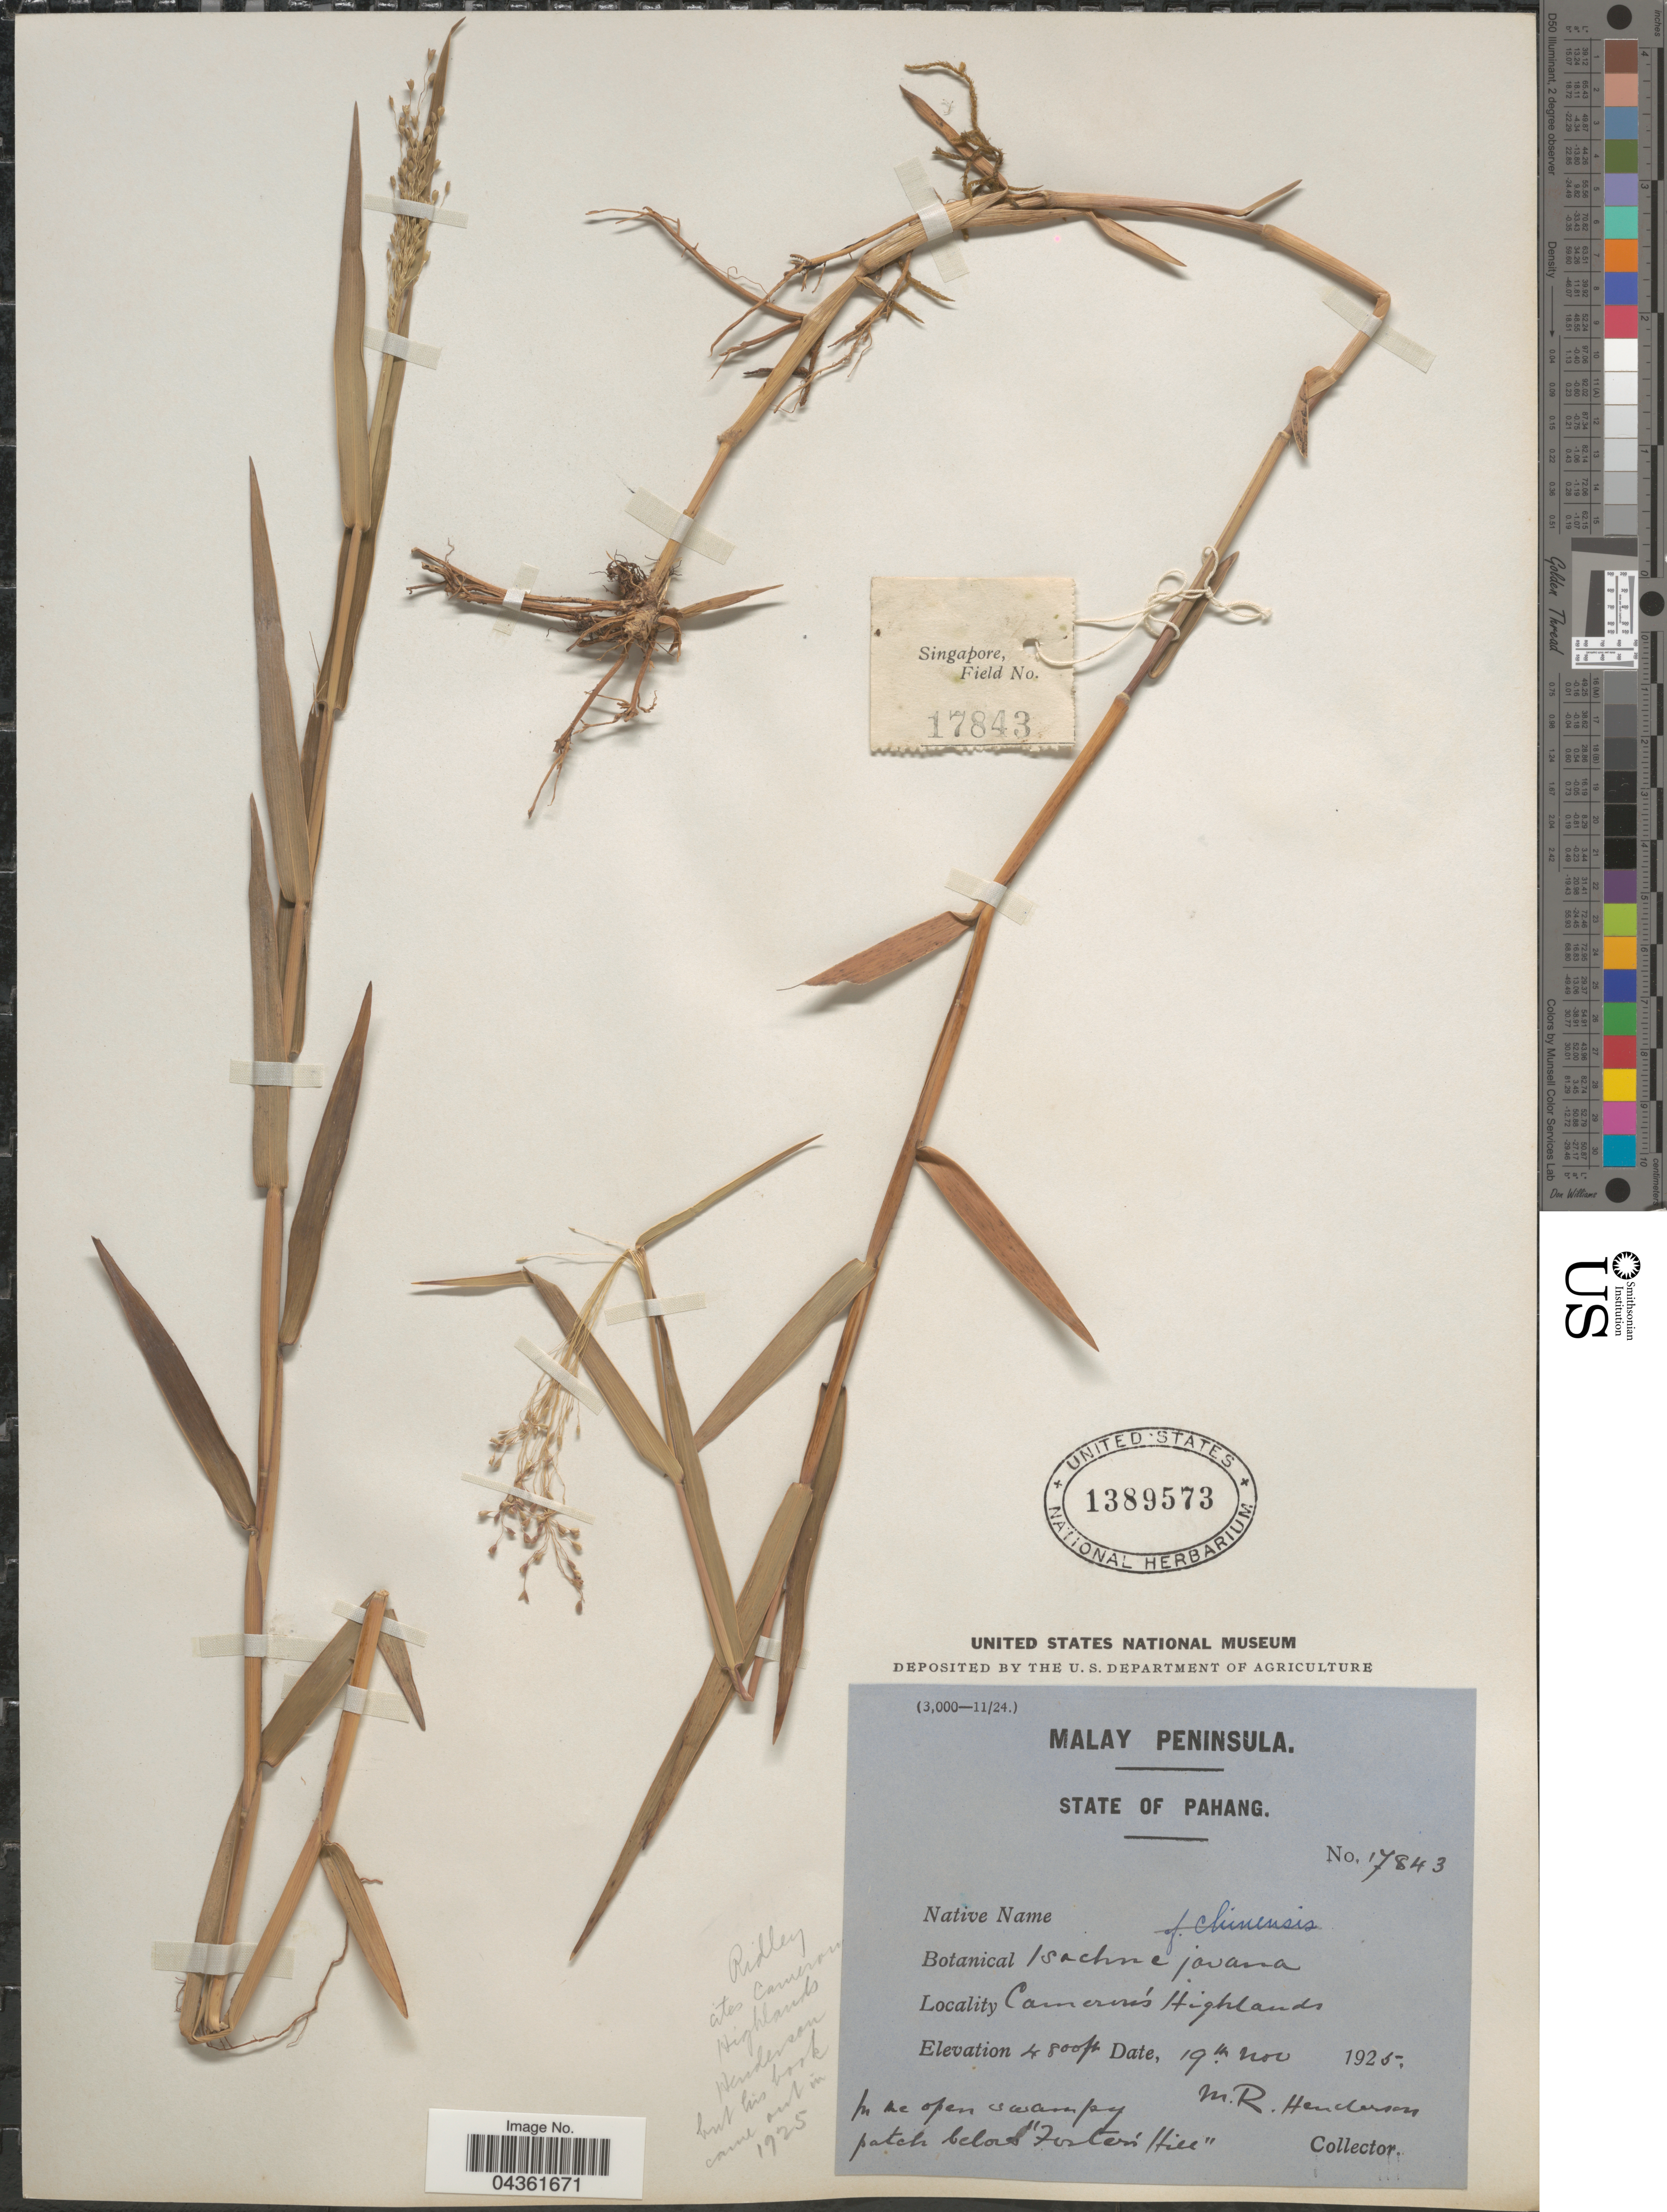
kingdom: Plantae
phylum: Tracheophyta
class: Liliopsida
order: Poales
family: Poaceae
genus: Isachne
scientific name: Isachne truncata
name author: A. Camus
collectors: M. Henderson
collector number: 17843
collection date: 1925-11-19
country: Malaysia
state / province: Pahang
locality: Malay Peninsula. Pahang. Cameron's Highlands.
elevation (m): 1463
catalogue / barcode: US 1389573